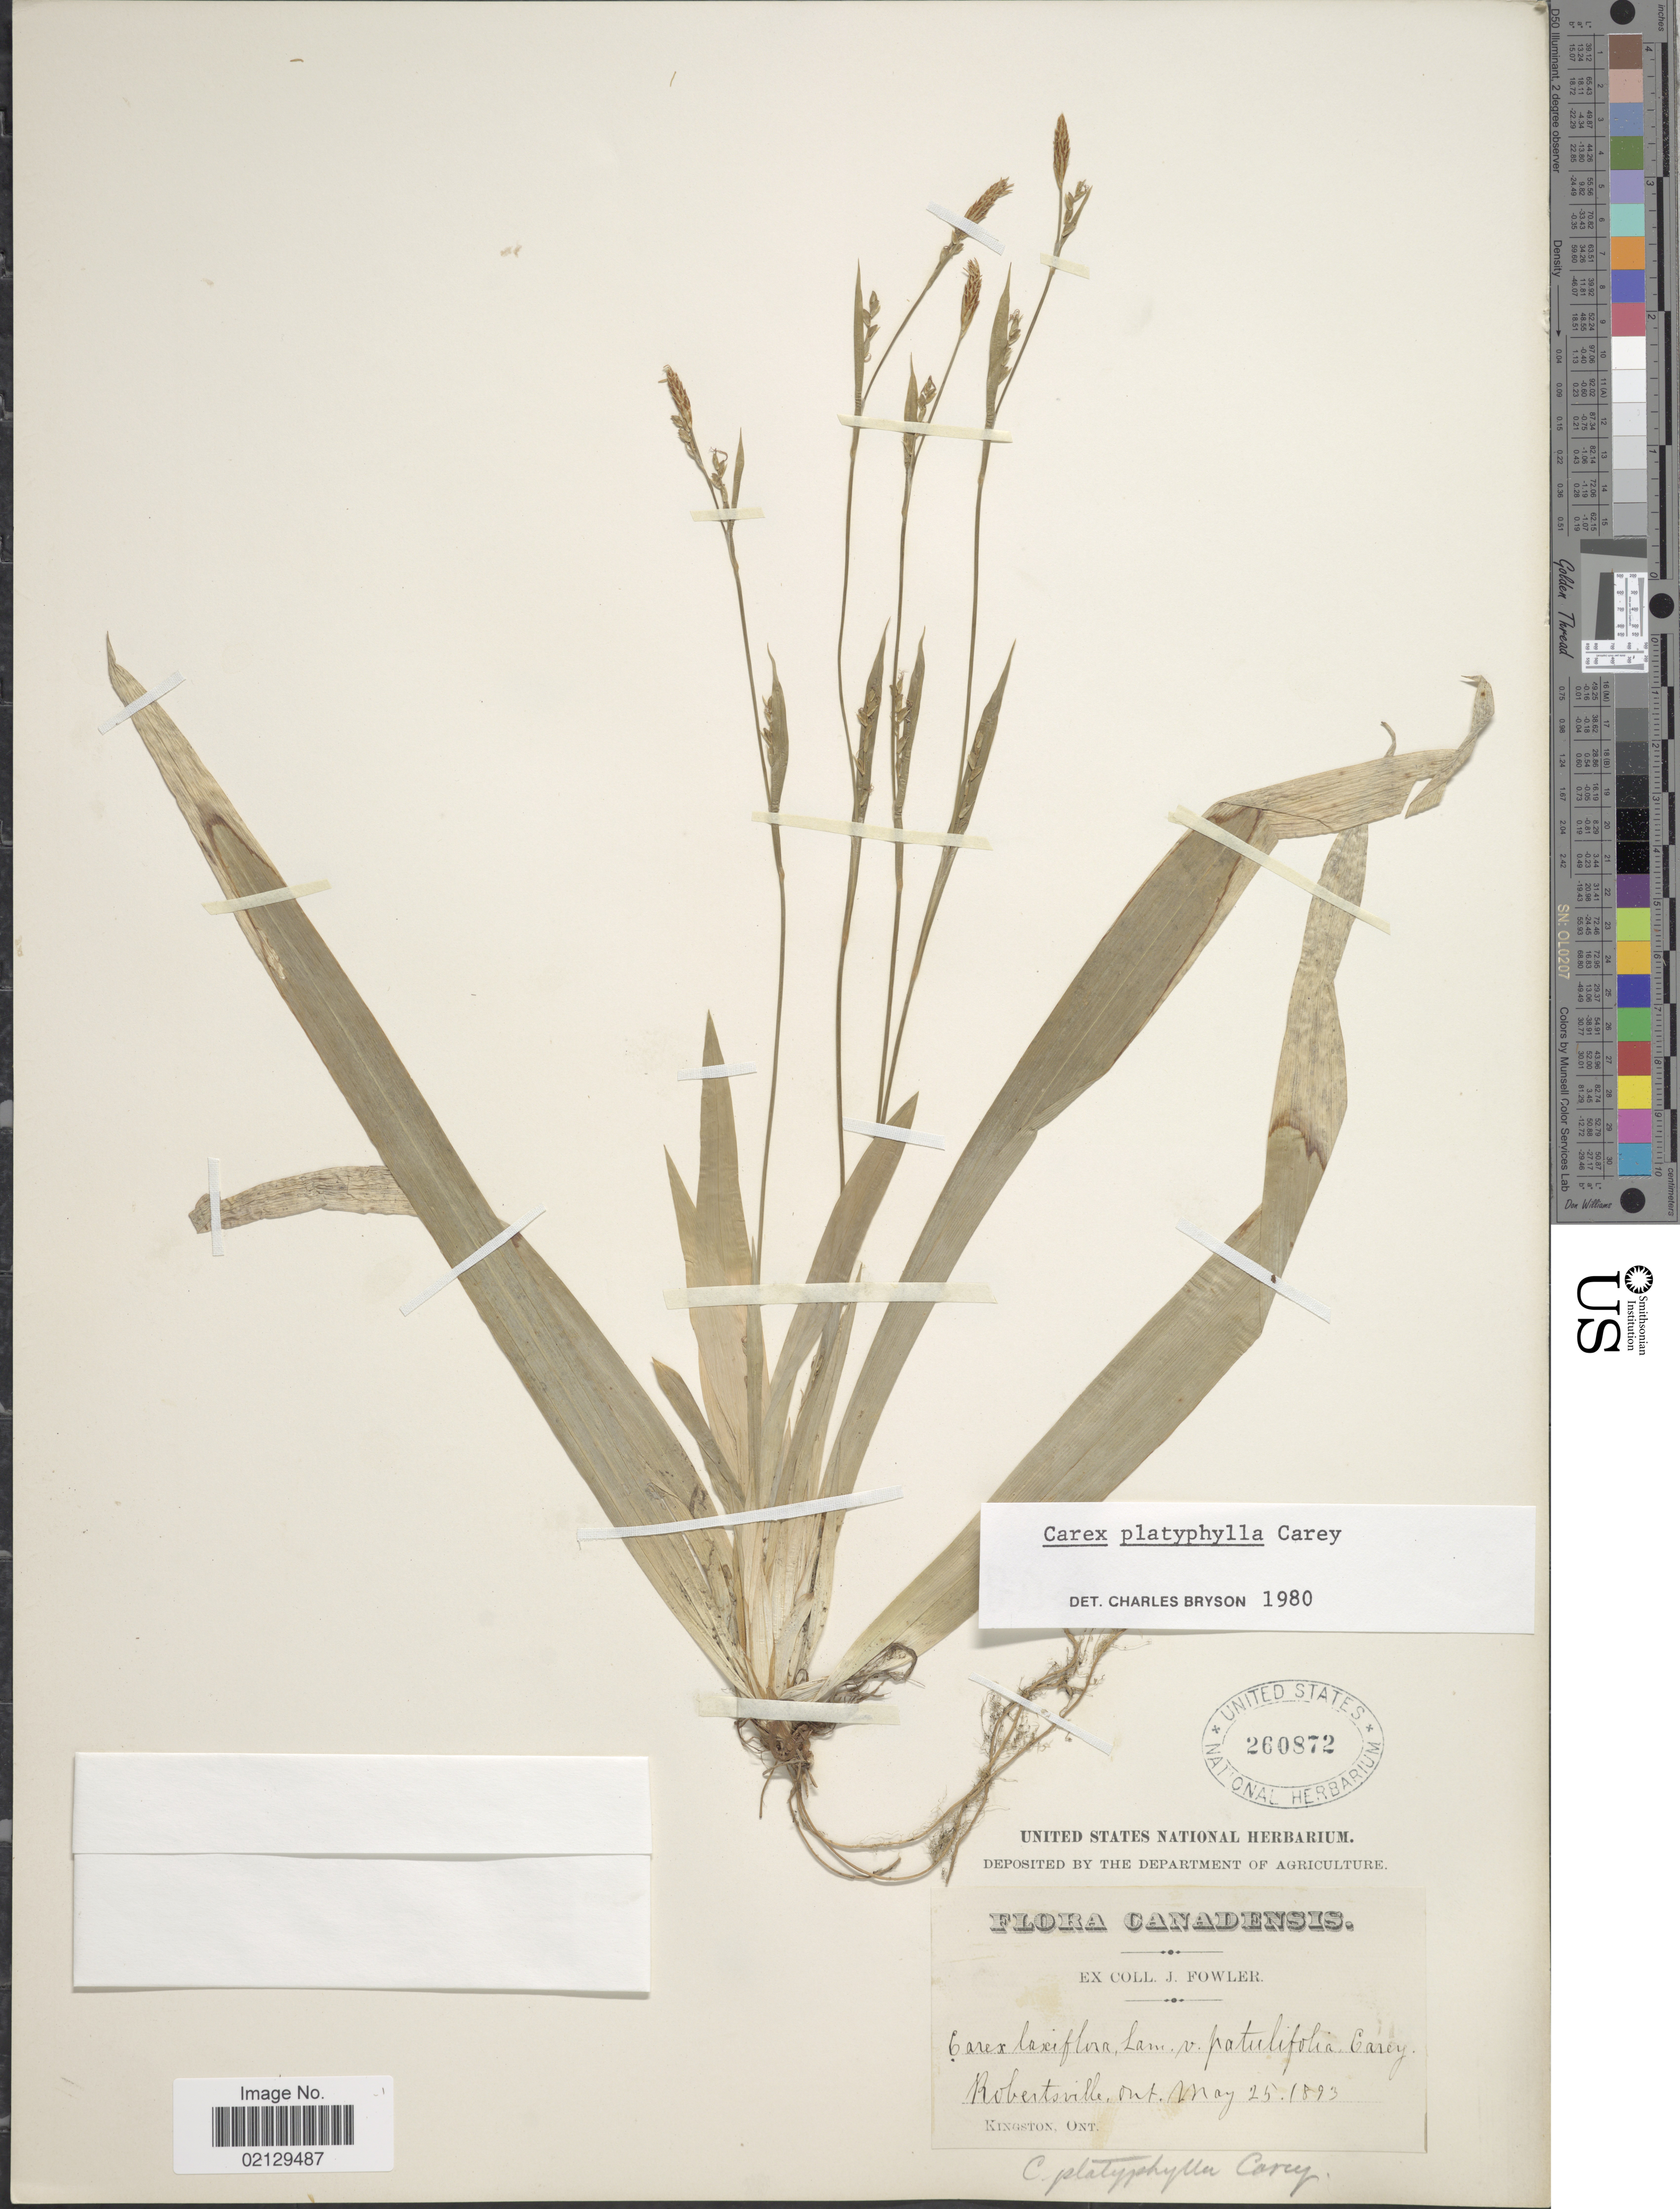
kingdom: Plantae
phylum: Tracheophyta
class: Liliopsida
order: Poales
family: Cyperaceae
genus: Carex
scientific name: Carex platyphylla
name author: J. Carey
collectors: J. P. Fowler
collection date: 1893-05-25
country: Canada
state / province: Ontario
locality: Robertsville, Ont., Kingston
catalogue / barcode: US 260872